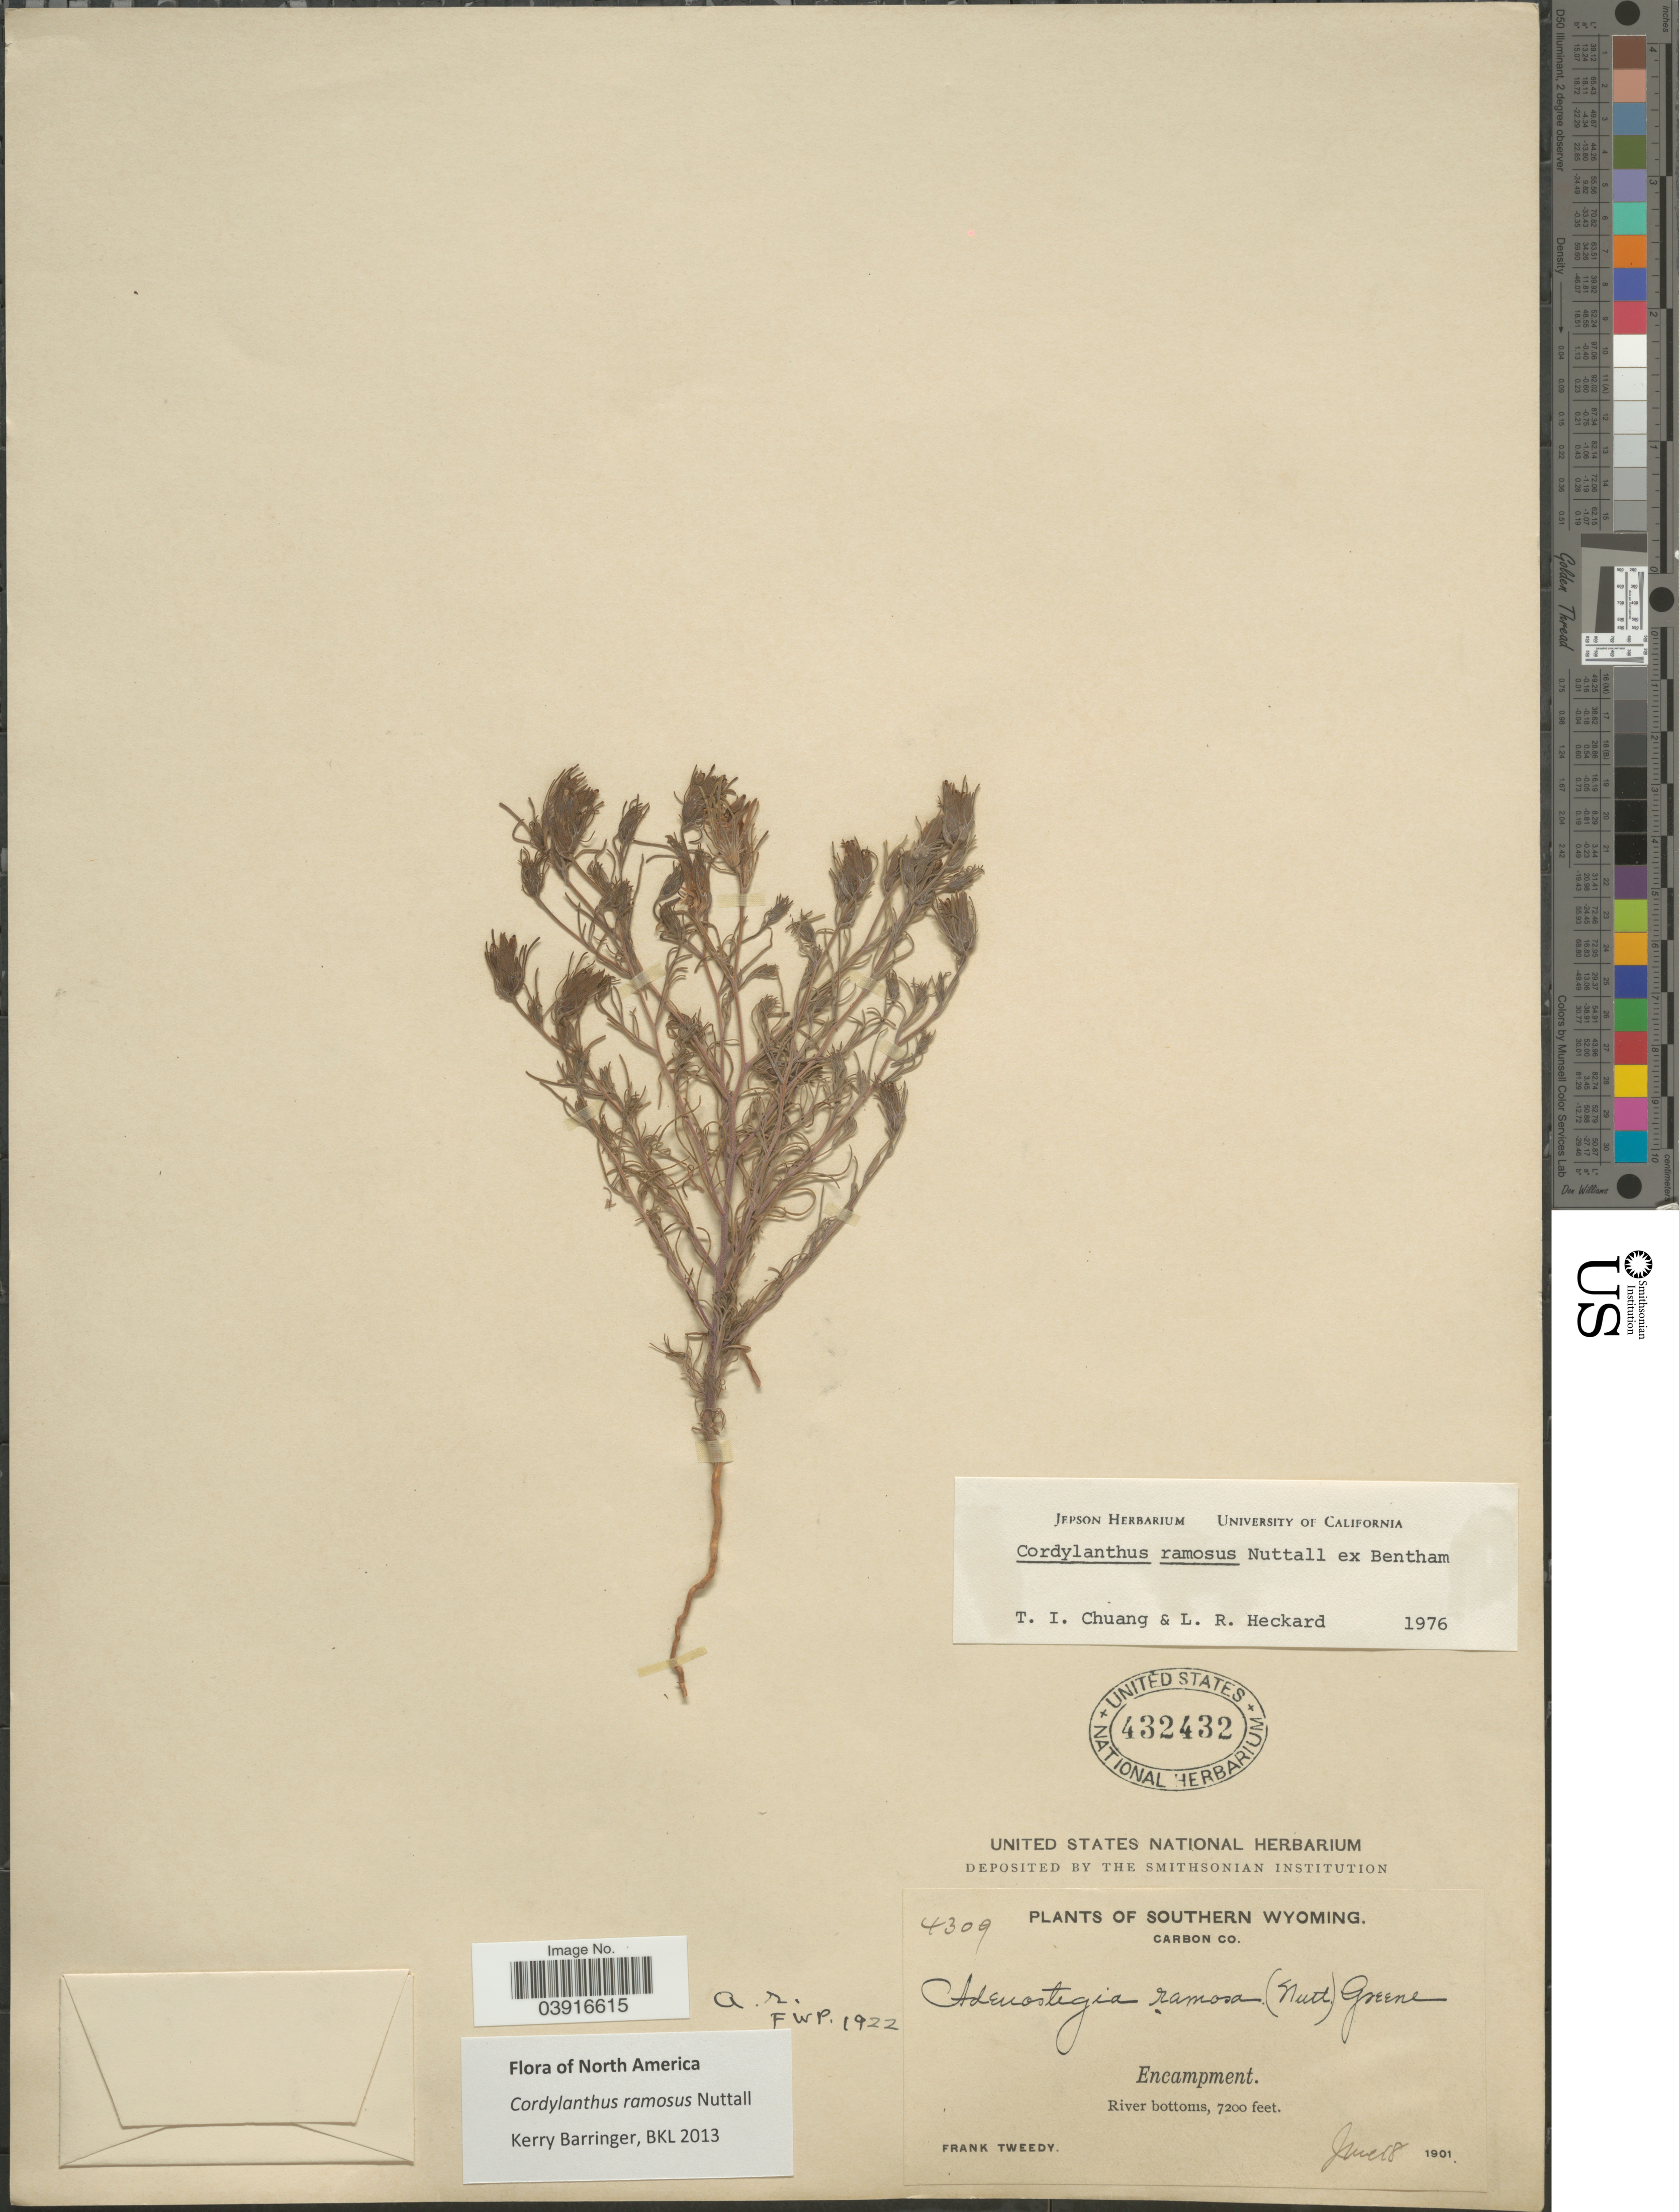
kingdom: Plantae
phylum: Tracheophyta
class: Magnoliopsida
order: Lamiales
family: Orobanchaceae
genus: Cordylanthus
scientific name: Cordylanthus ramosus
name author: Nutt. ex Benth.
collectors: F. Tweedy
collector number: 4309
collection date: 1901-06-18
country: United States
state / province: Wyoming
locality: Southern Wyoming. Carbon Co. Encampment.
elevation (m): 2195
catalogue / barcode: US 432432